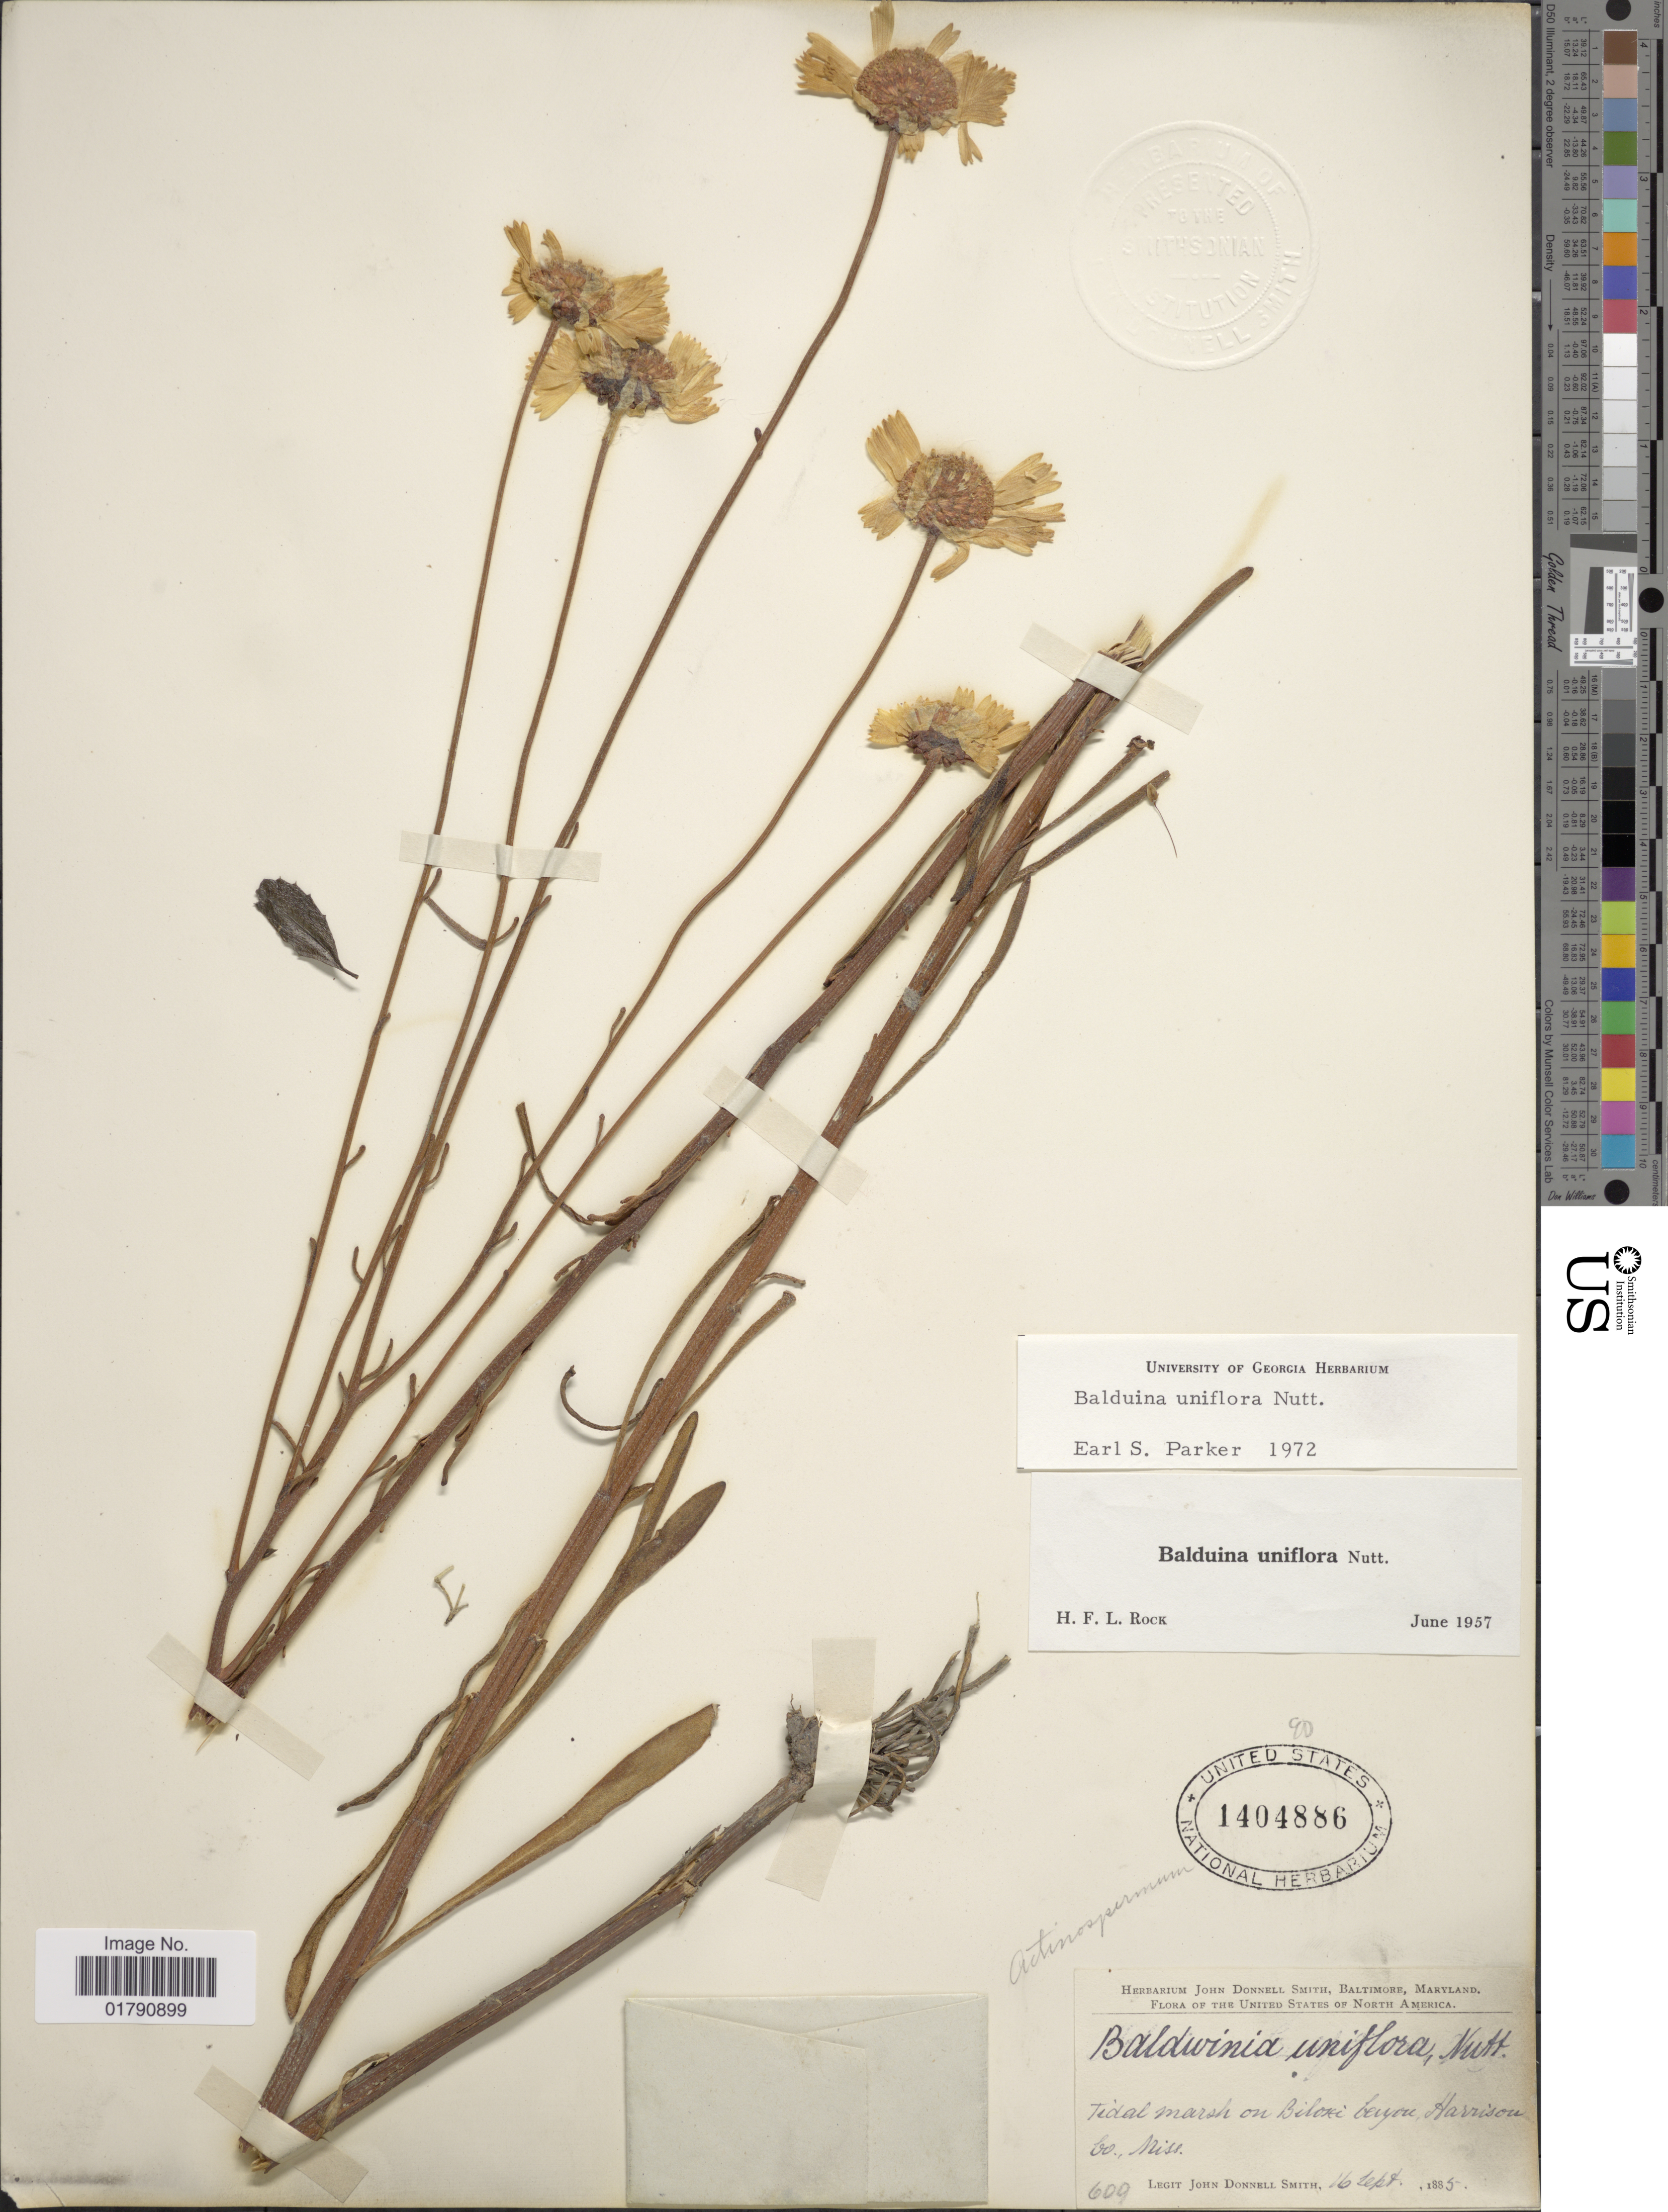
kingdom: Plantae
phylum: Tracheophyta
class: Magnoliopsida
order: Asterales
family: Asteraceae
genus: Balduina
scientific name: Balduina uniflora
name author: Nutt.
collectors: J. Donnell Smith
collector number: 609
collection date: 1885-09-16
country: United States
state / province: Mississippi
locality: United States of North America, Tidal marsh on Biloxi bayou, Harrison Co., Miss.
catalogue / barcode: US 1404886